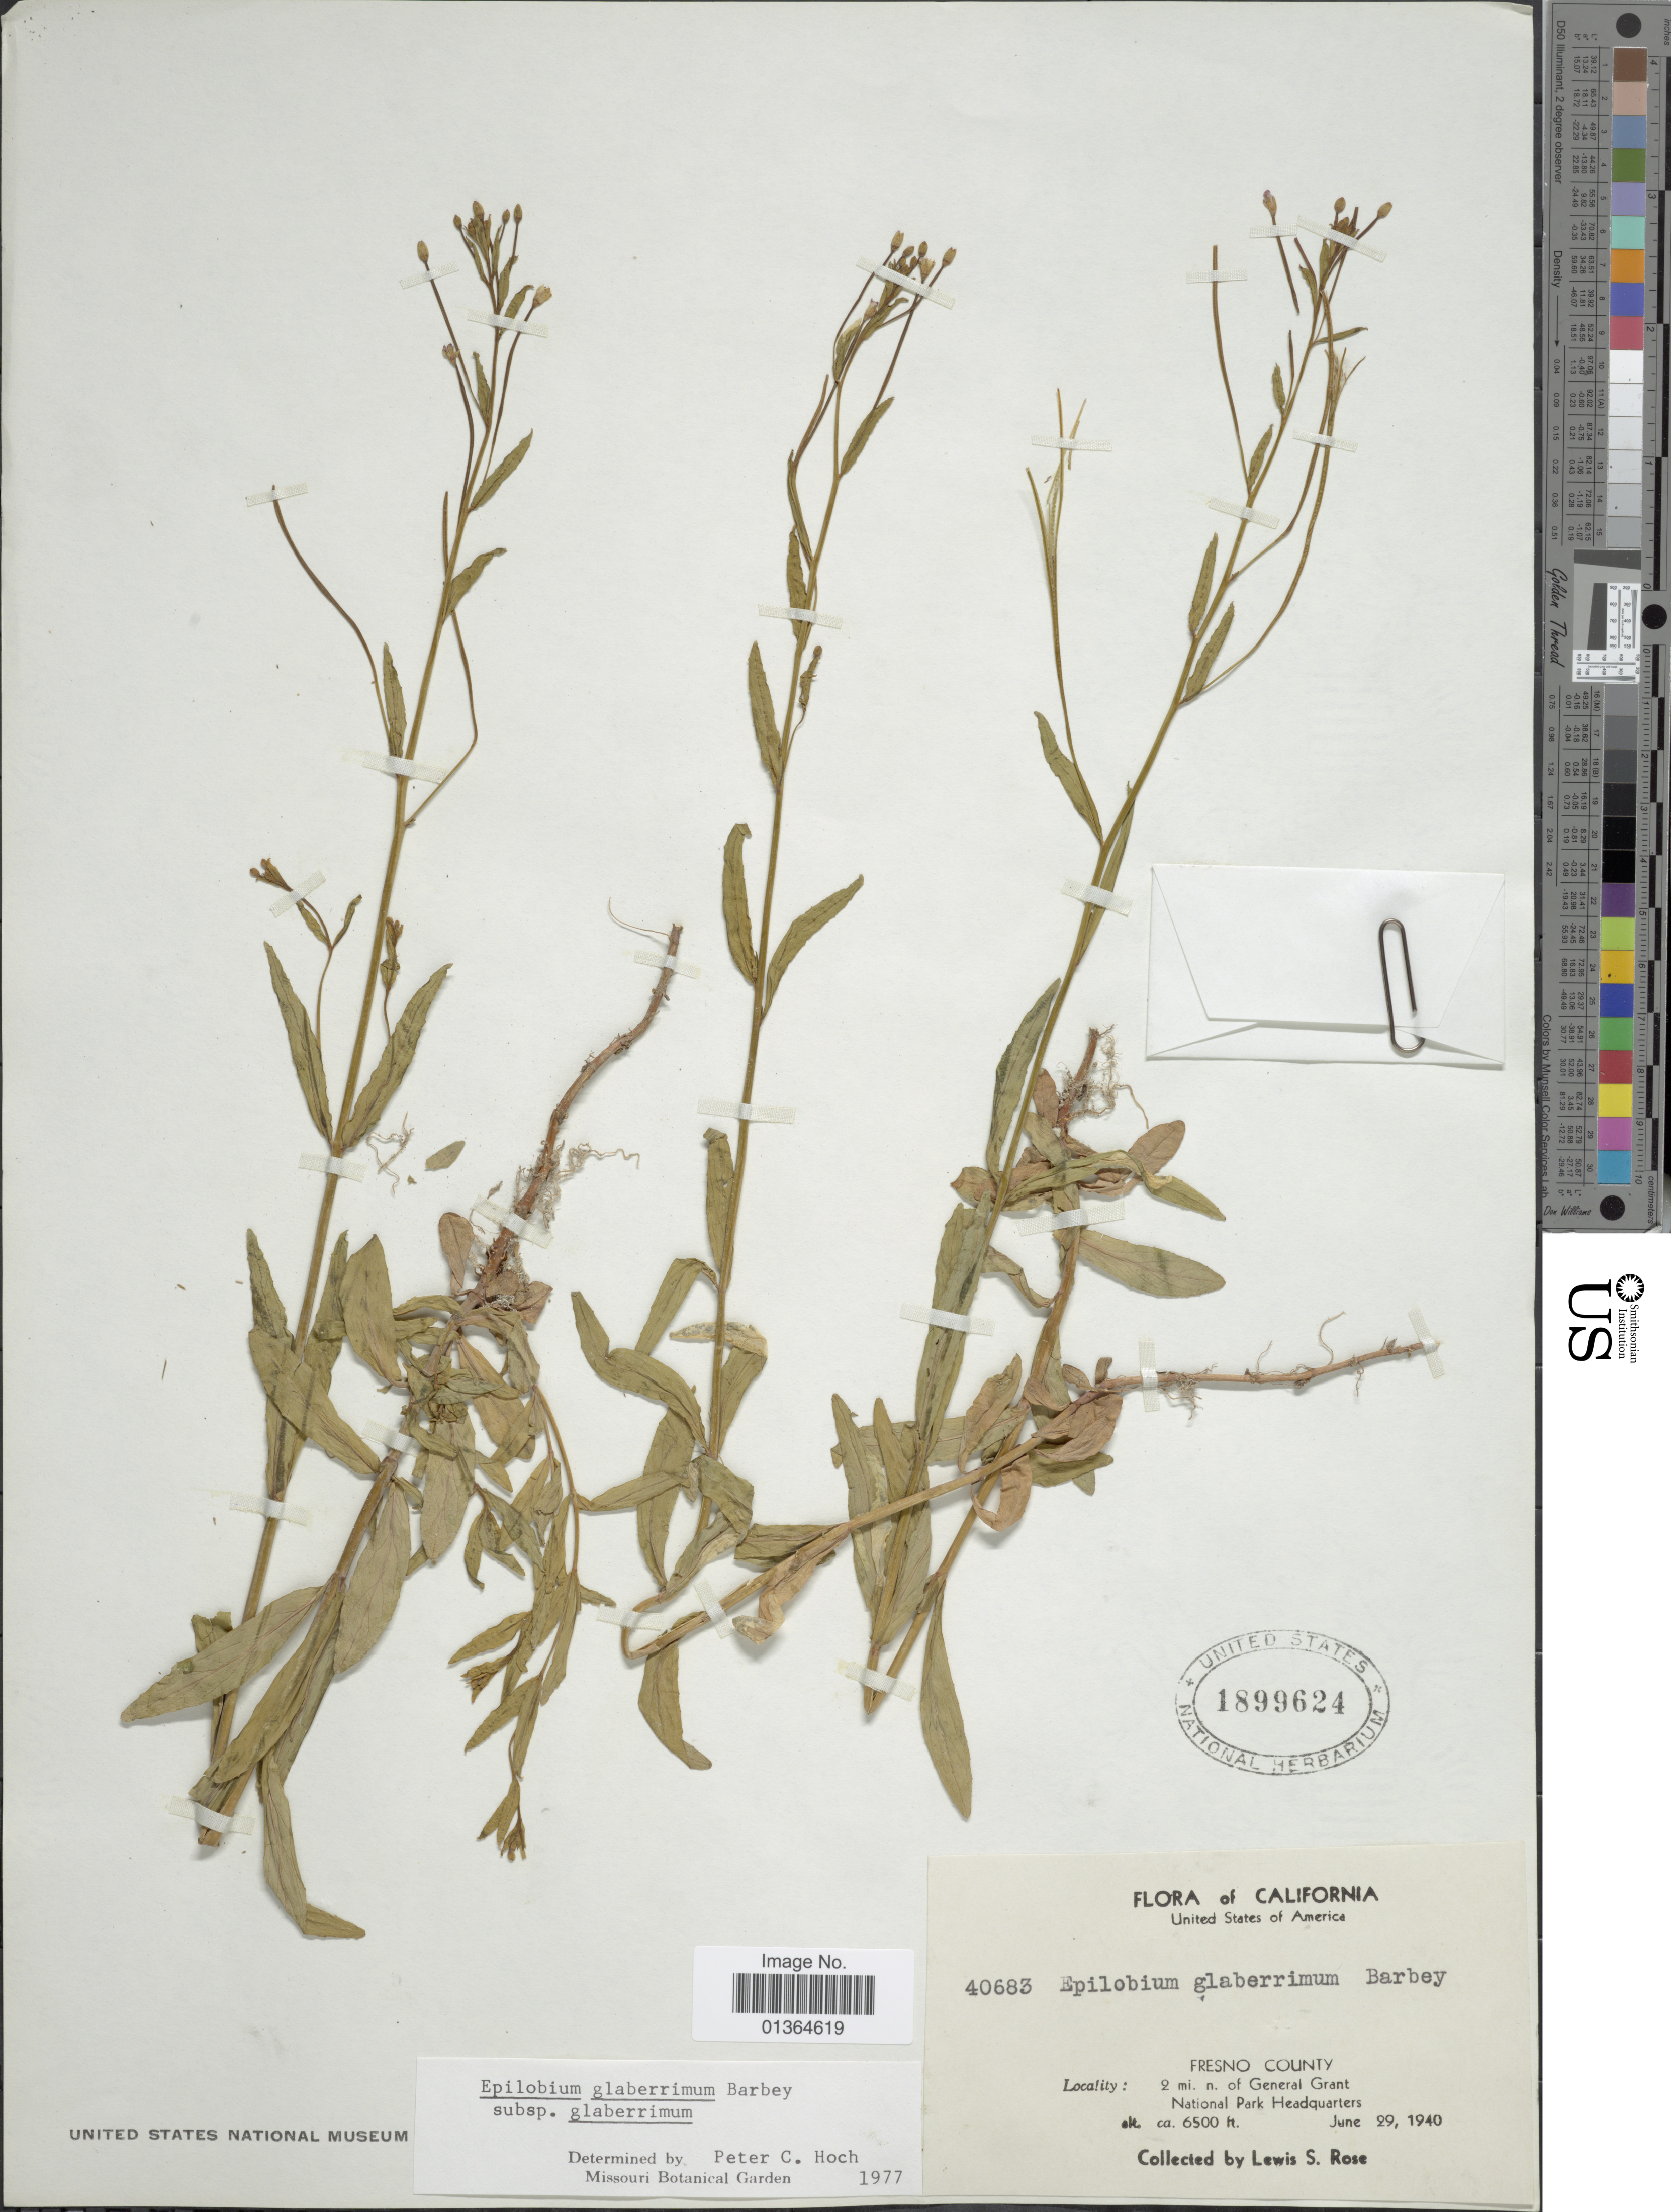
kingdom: Plantae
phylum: Tracheophyta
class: Magnoliopsida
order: Myrtales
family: Onagraceae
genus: Epilobium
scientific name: Epilobium glaberrimum subsp. glaberrimum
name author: Barbey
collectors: L. S. Rose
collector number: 40683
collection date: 1940-06-29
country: United States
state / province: California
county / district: Fresno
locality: Fresno County. 2 mi. n. of General Grant National Park Headquarters.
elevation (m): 1981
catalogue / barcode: US 1899624